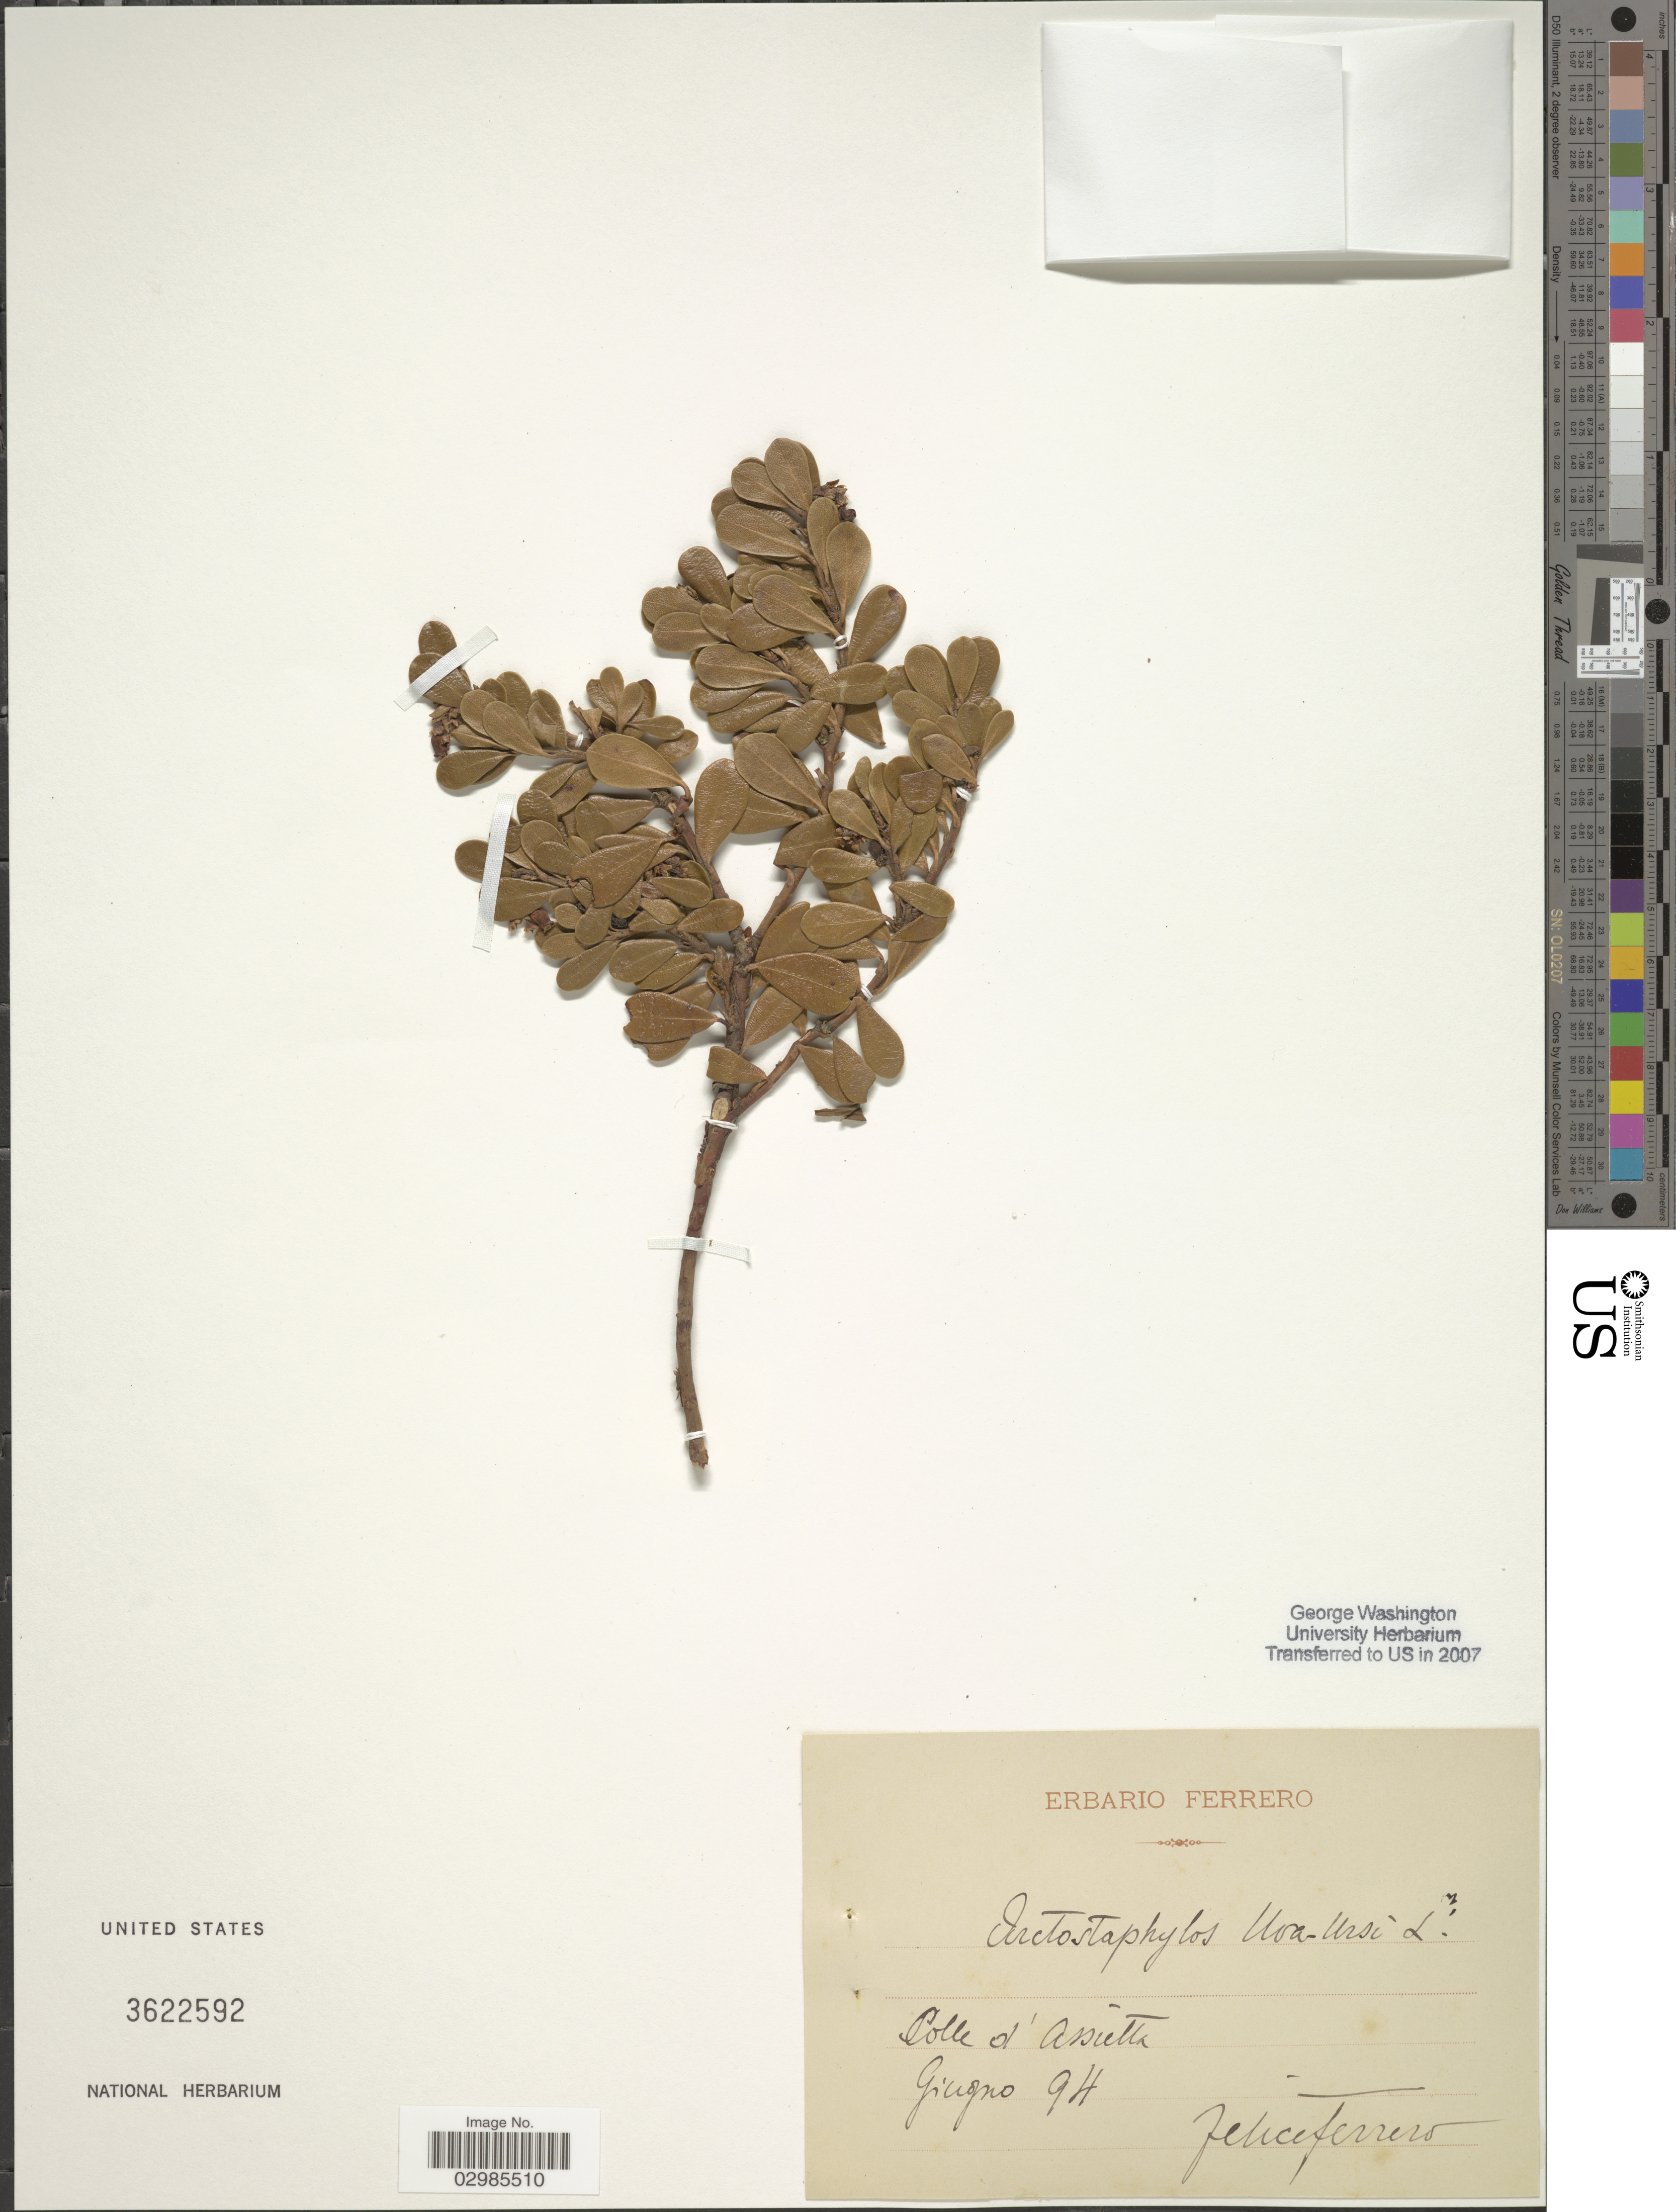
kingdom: Plantae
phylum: Tracheophyta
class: Magnoliopsida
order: Ericales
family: Ericaceae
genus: Arctostaphylos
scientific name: Arctostaphylos uva-ursi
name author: (L.) Spreng.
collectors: F. Ferrero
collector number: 94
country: Italy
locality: Polle d'Assietta.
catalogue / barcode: US 3622592